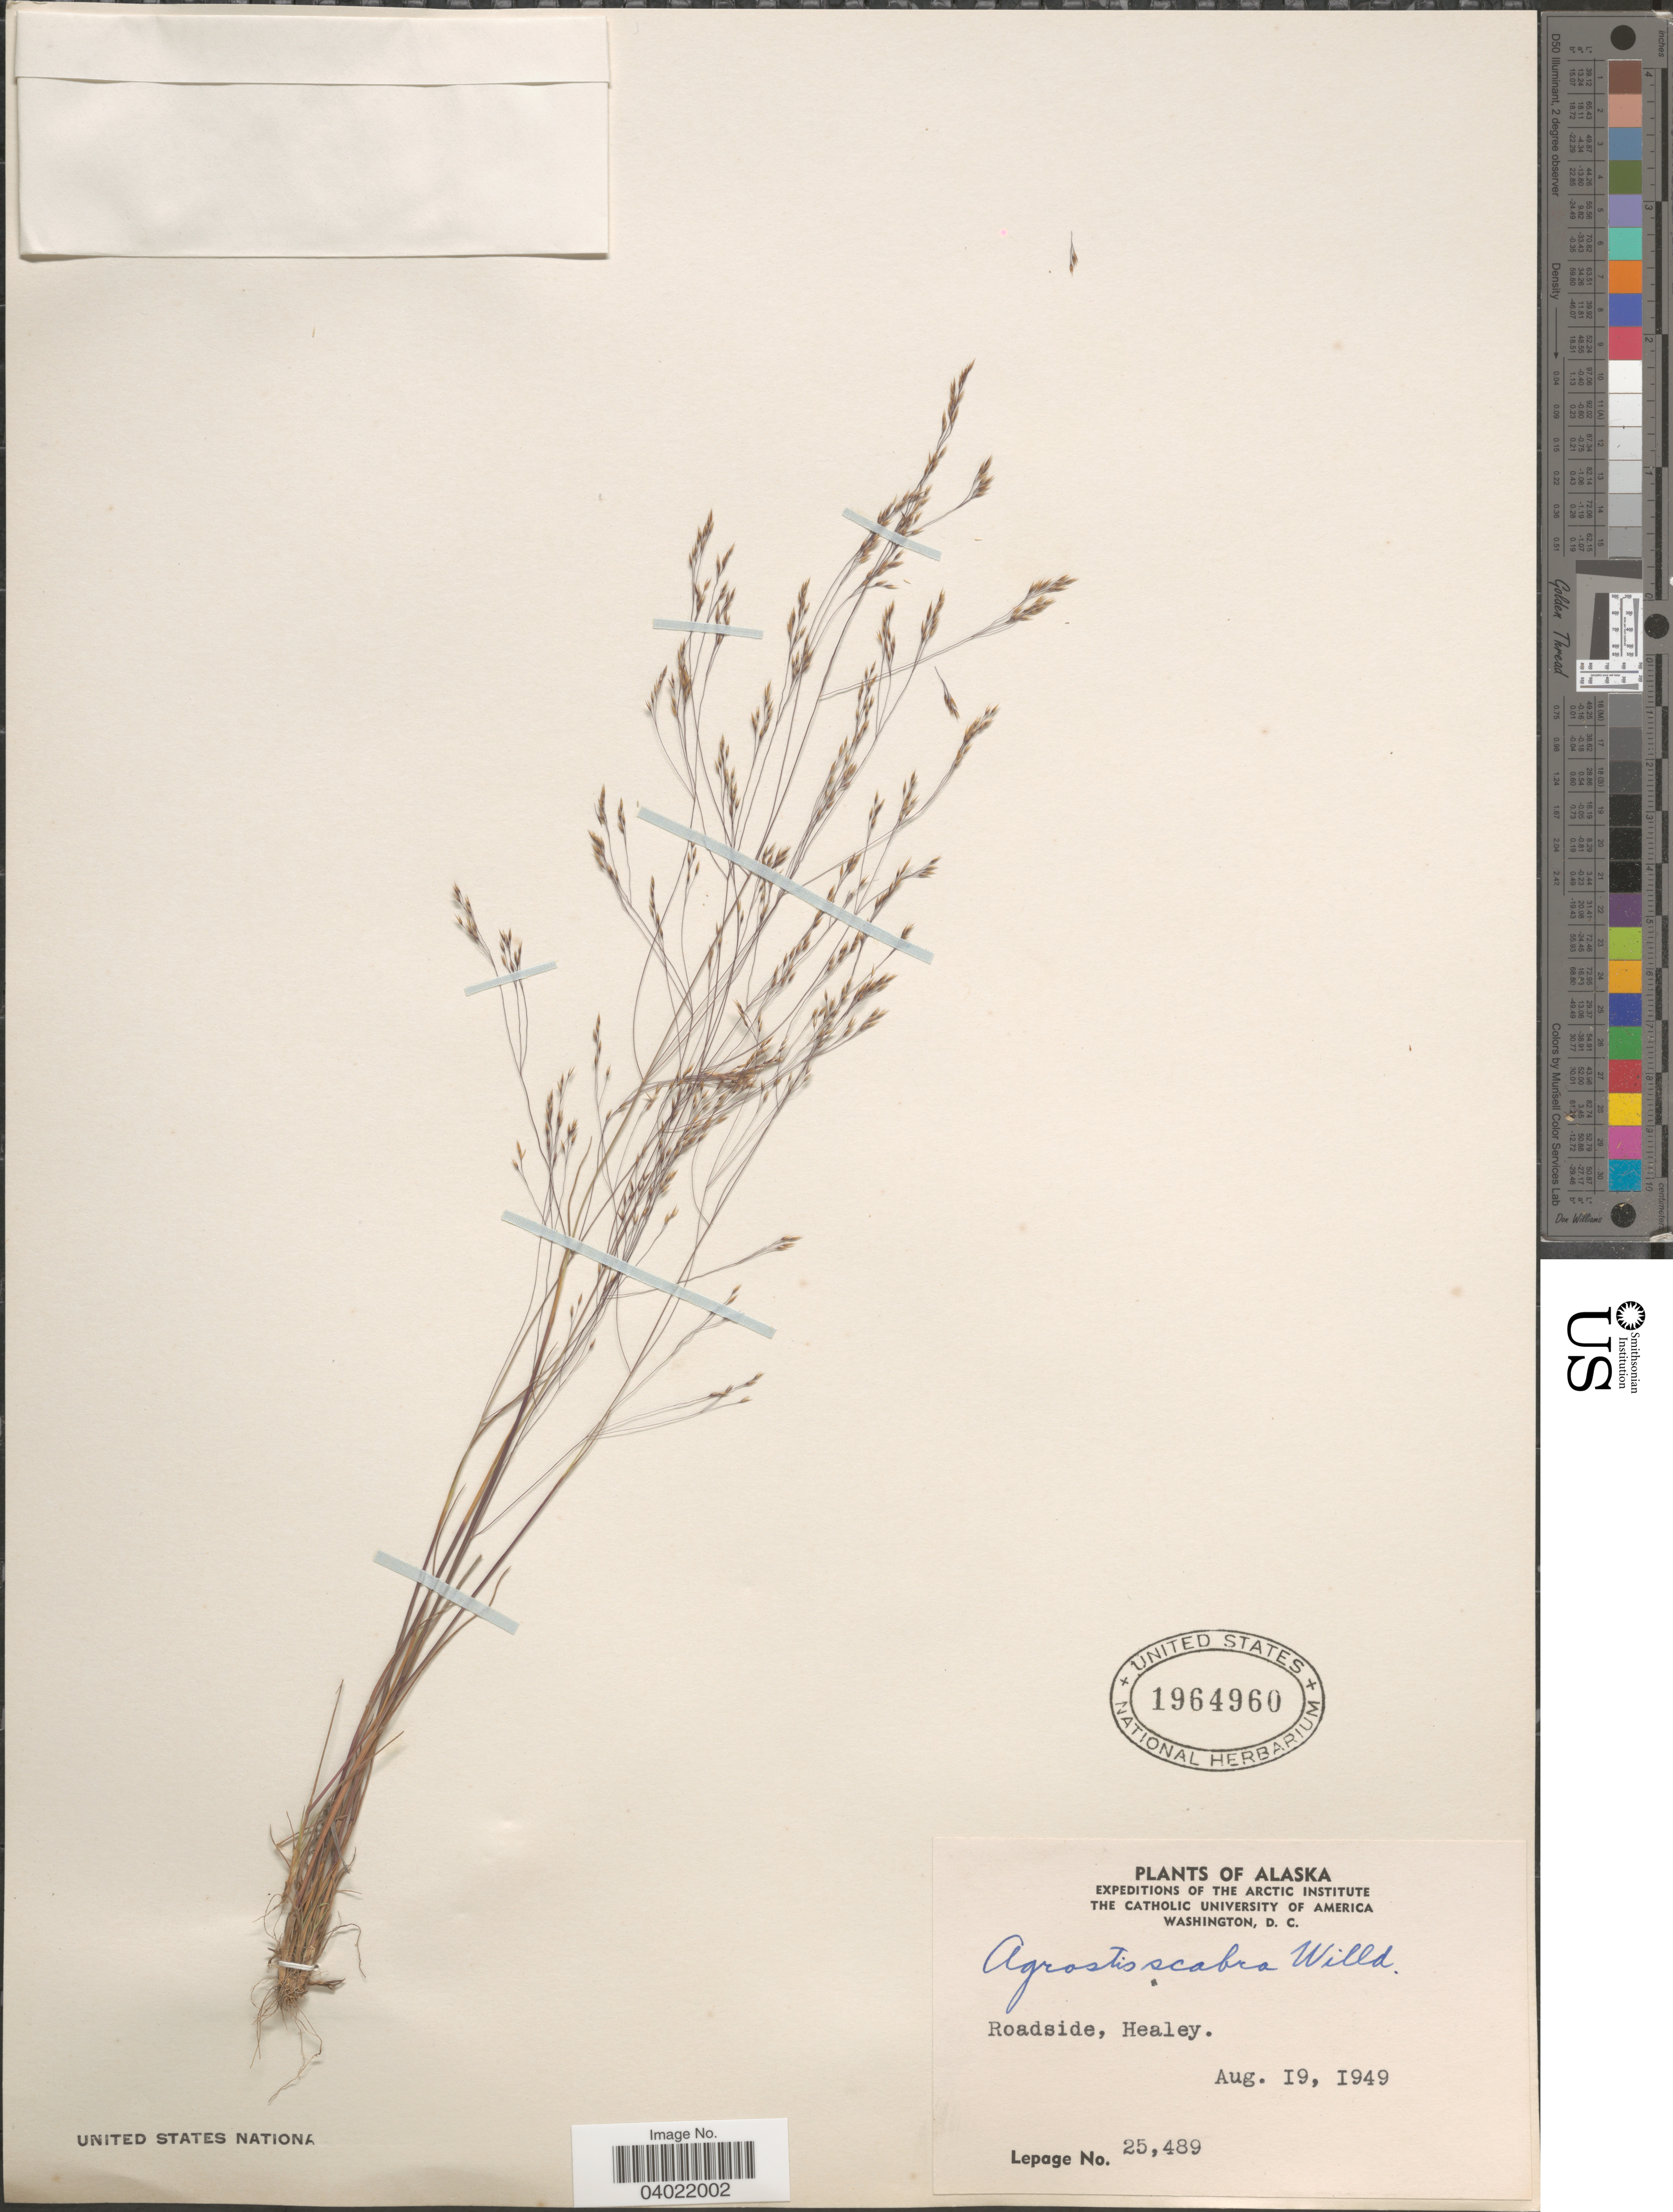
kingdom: Plantae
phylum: Tracheophyta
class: Liliopsida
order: Poales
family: Poaceae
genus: Agrostis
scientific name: Agrostis scabra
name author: Willd.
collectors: -. LePage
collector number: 25489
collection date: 1949-08-19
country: United States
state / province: Alaska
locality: Roadside, Healey.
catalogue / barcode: US 1964960